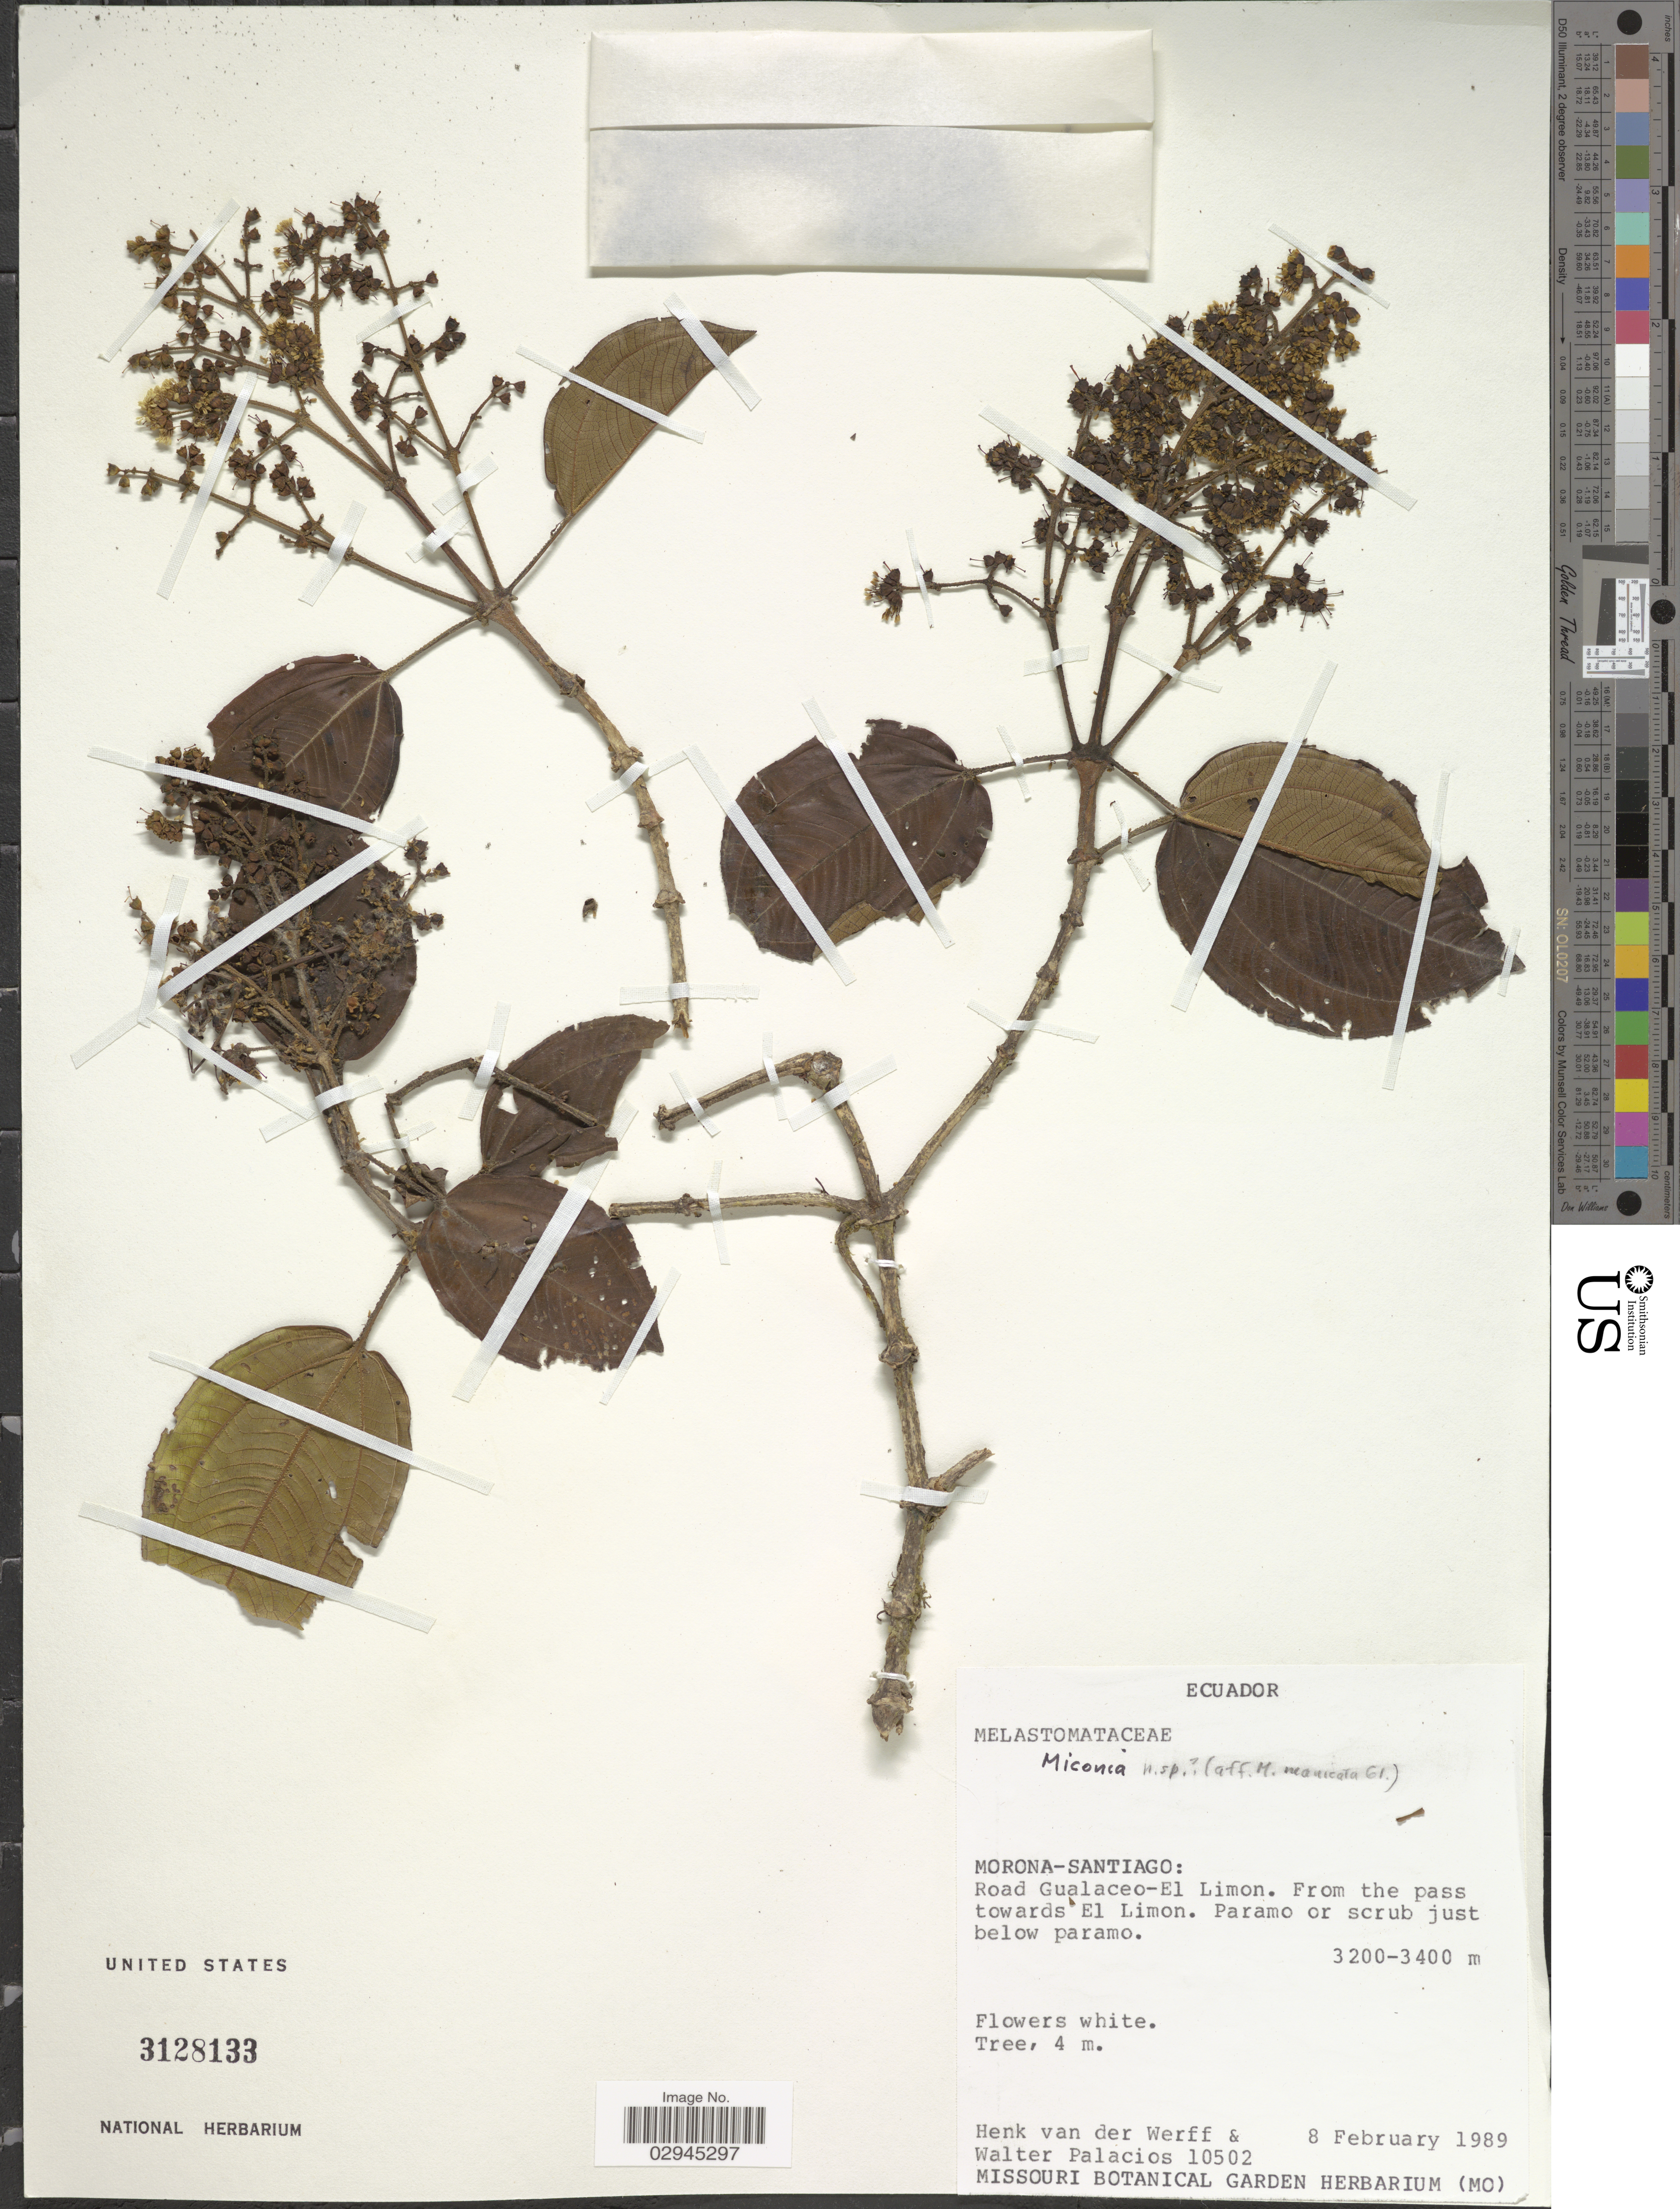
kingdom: Plantae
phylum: Tracheophyta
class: Magnoliopsida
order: Myrtales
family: Melastomataceae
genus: Miconia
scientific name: Miconia sp.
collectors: H. van der Werff & W. Palacios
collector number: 10502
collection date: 1989-02-08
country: Ecuador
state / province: Morona-Santiago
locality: Road Gualaceo-El Limon. From the pass towards El Limon. Paramo or scrub just below paramo.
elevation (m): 3200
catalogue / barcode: US 3128133